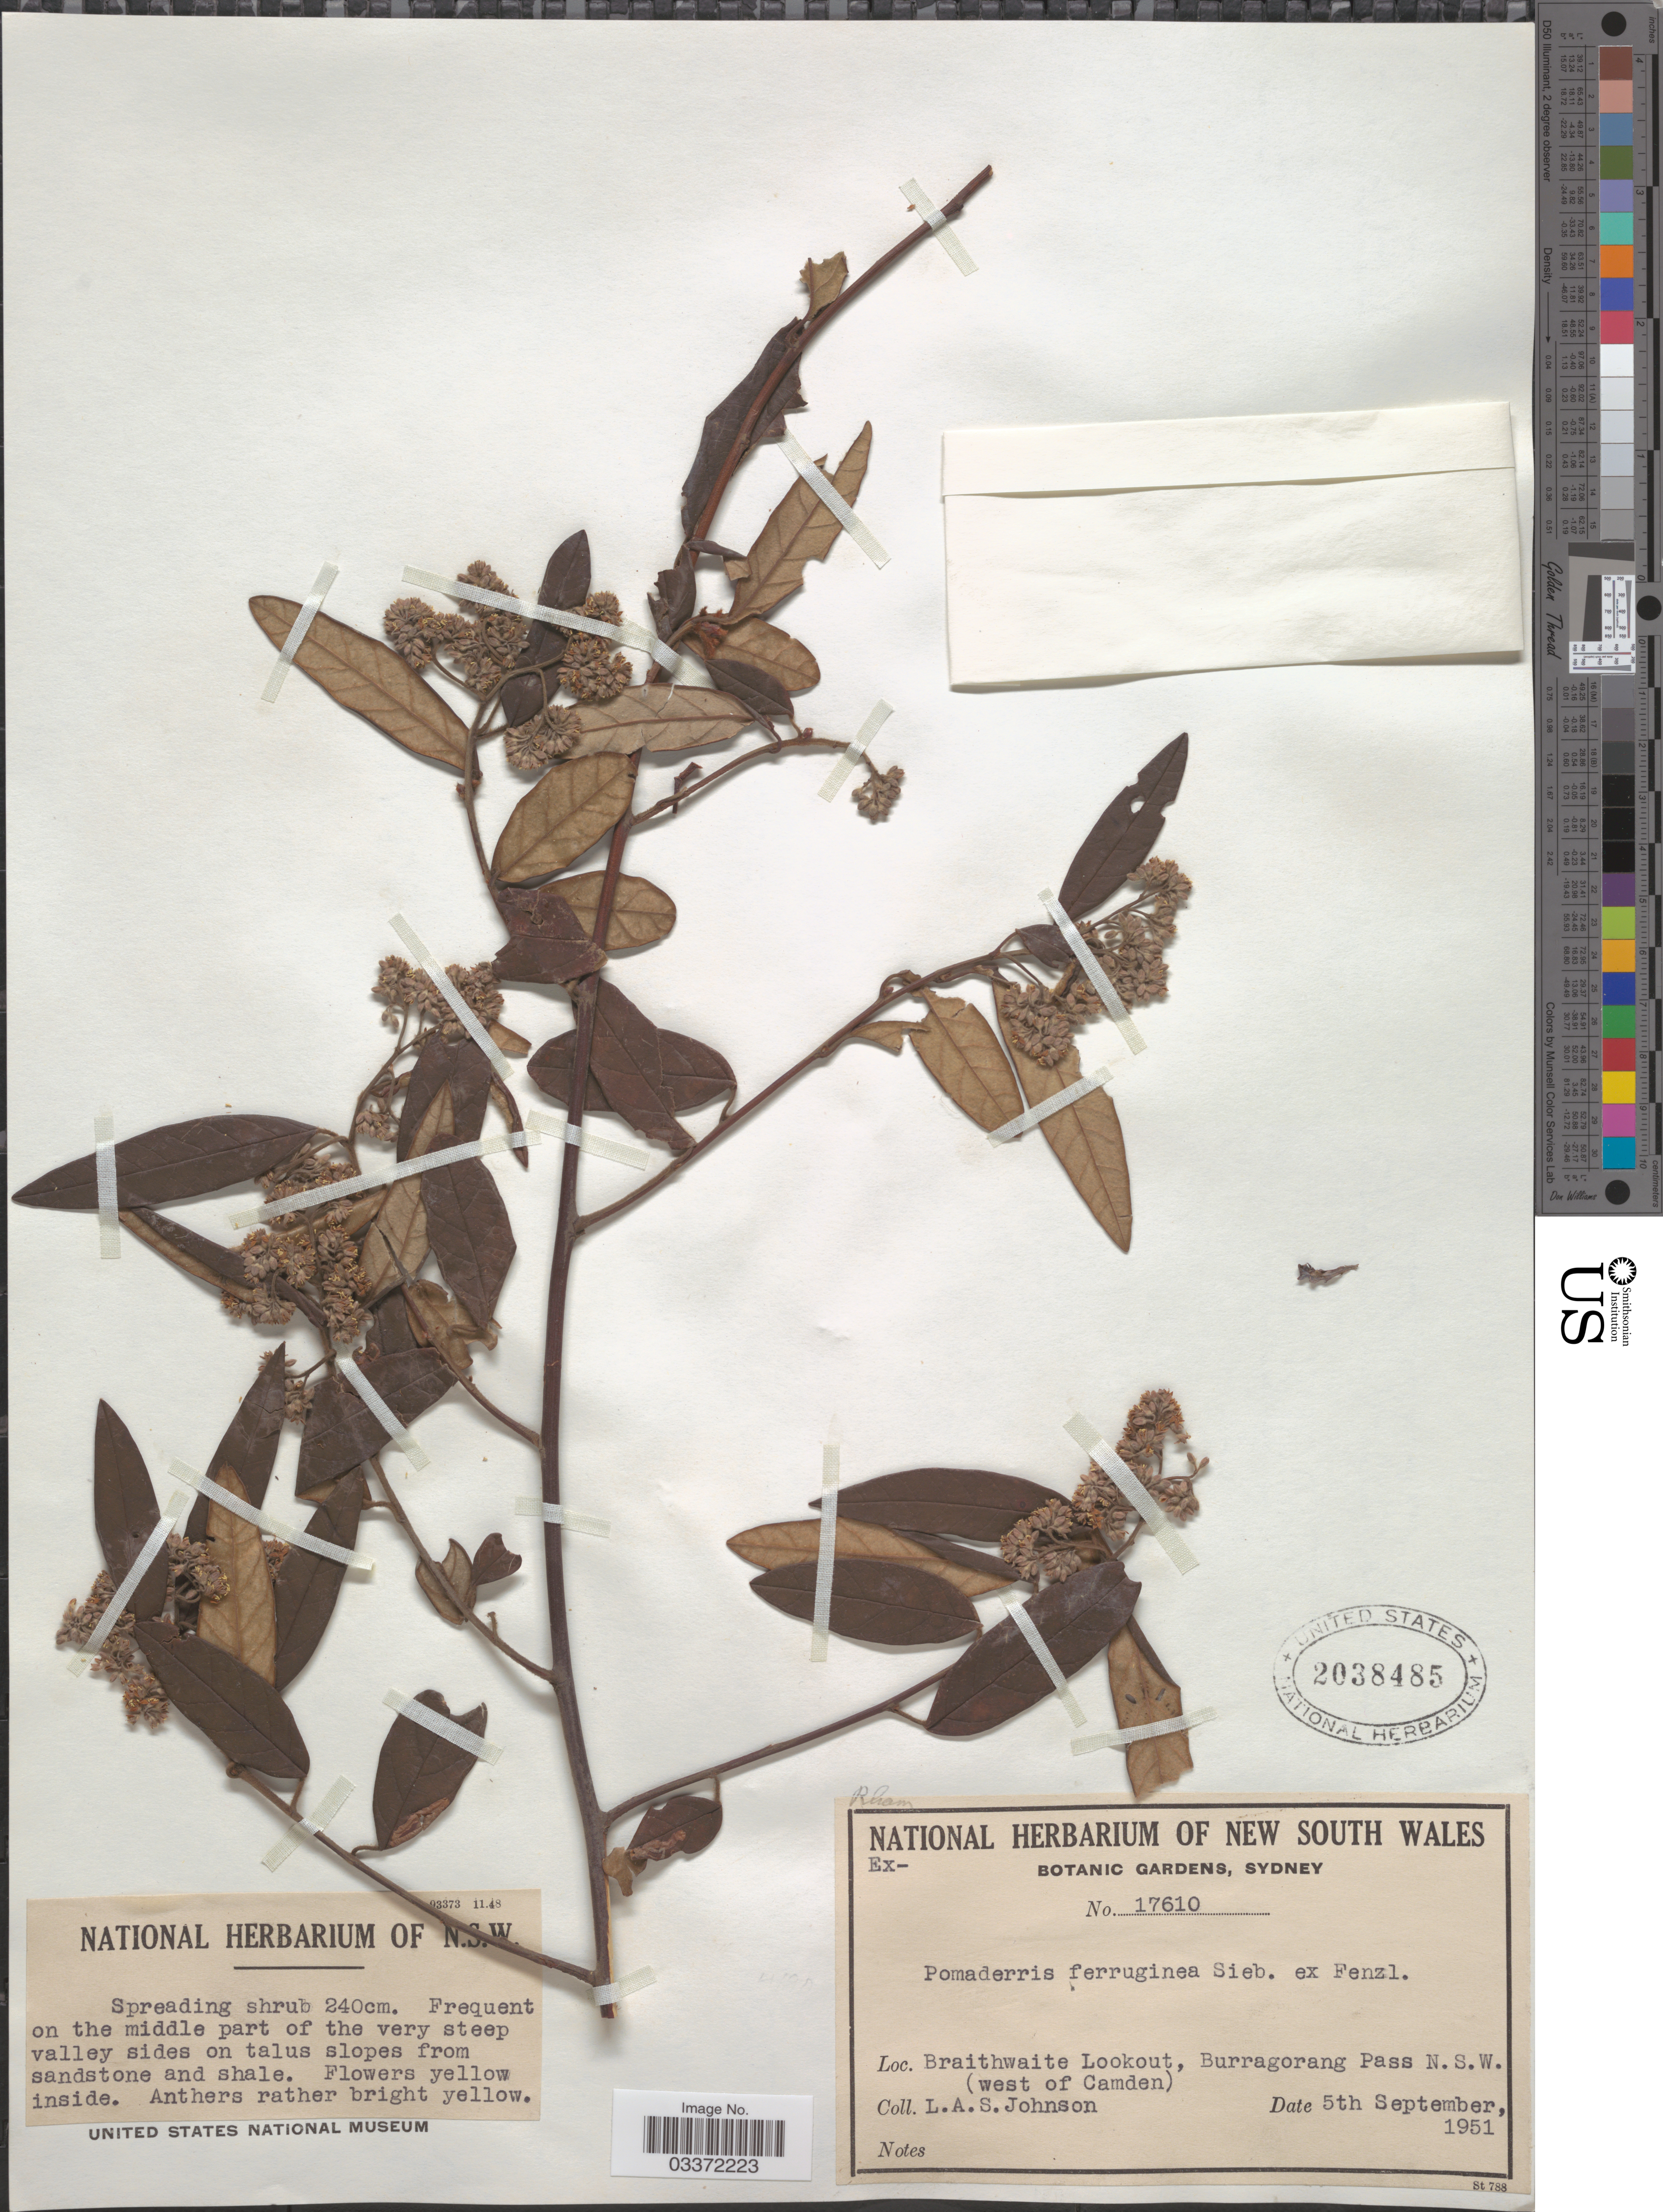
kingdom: Plantae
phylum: Tracheophyta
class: Magnoliopsida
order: Rosales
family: Rhamnaceae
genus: Pomaderris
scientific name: Pomaderris ferruginea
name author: Sieber ex DC.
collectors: L. A. S. Johnson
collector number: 17610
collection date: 1951-09-05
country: Australia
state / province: New South Wales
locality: Braithwaite Lookout, Burragorang Pass (west of Camden).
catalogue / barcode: US 2038485